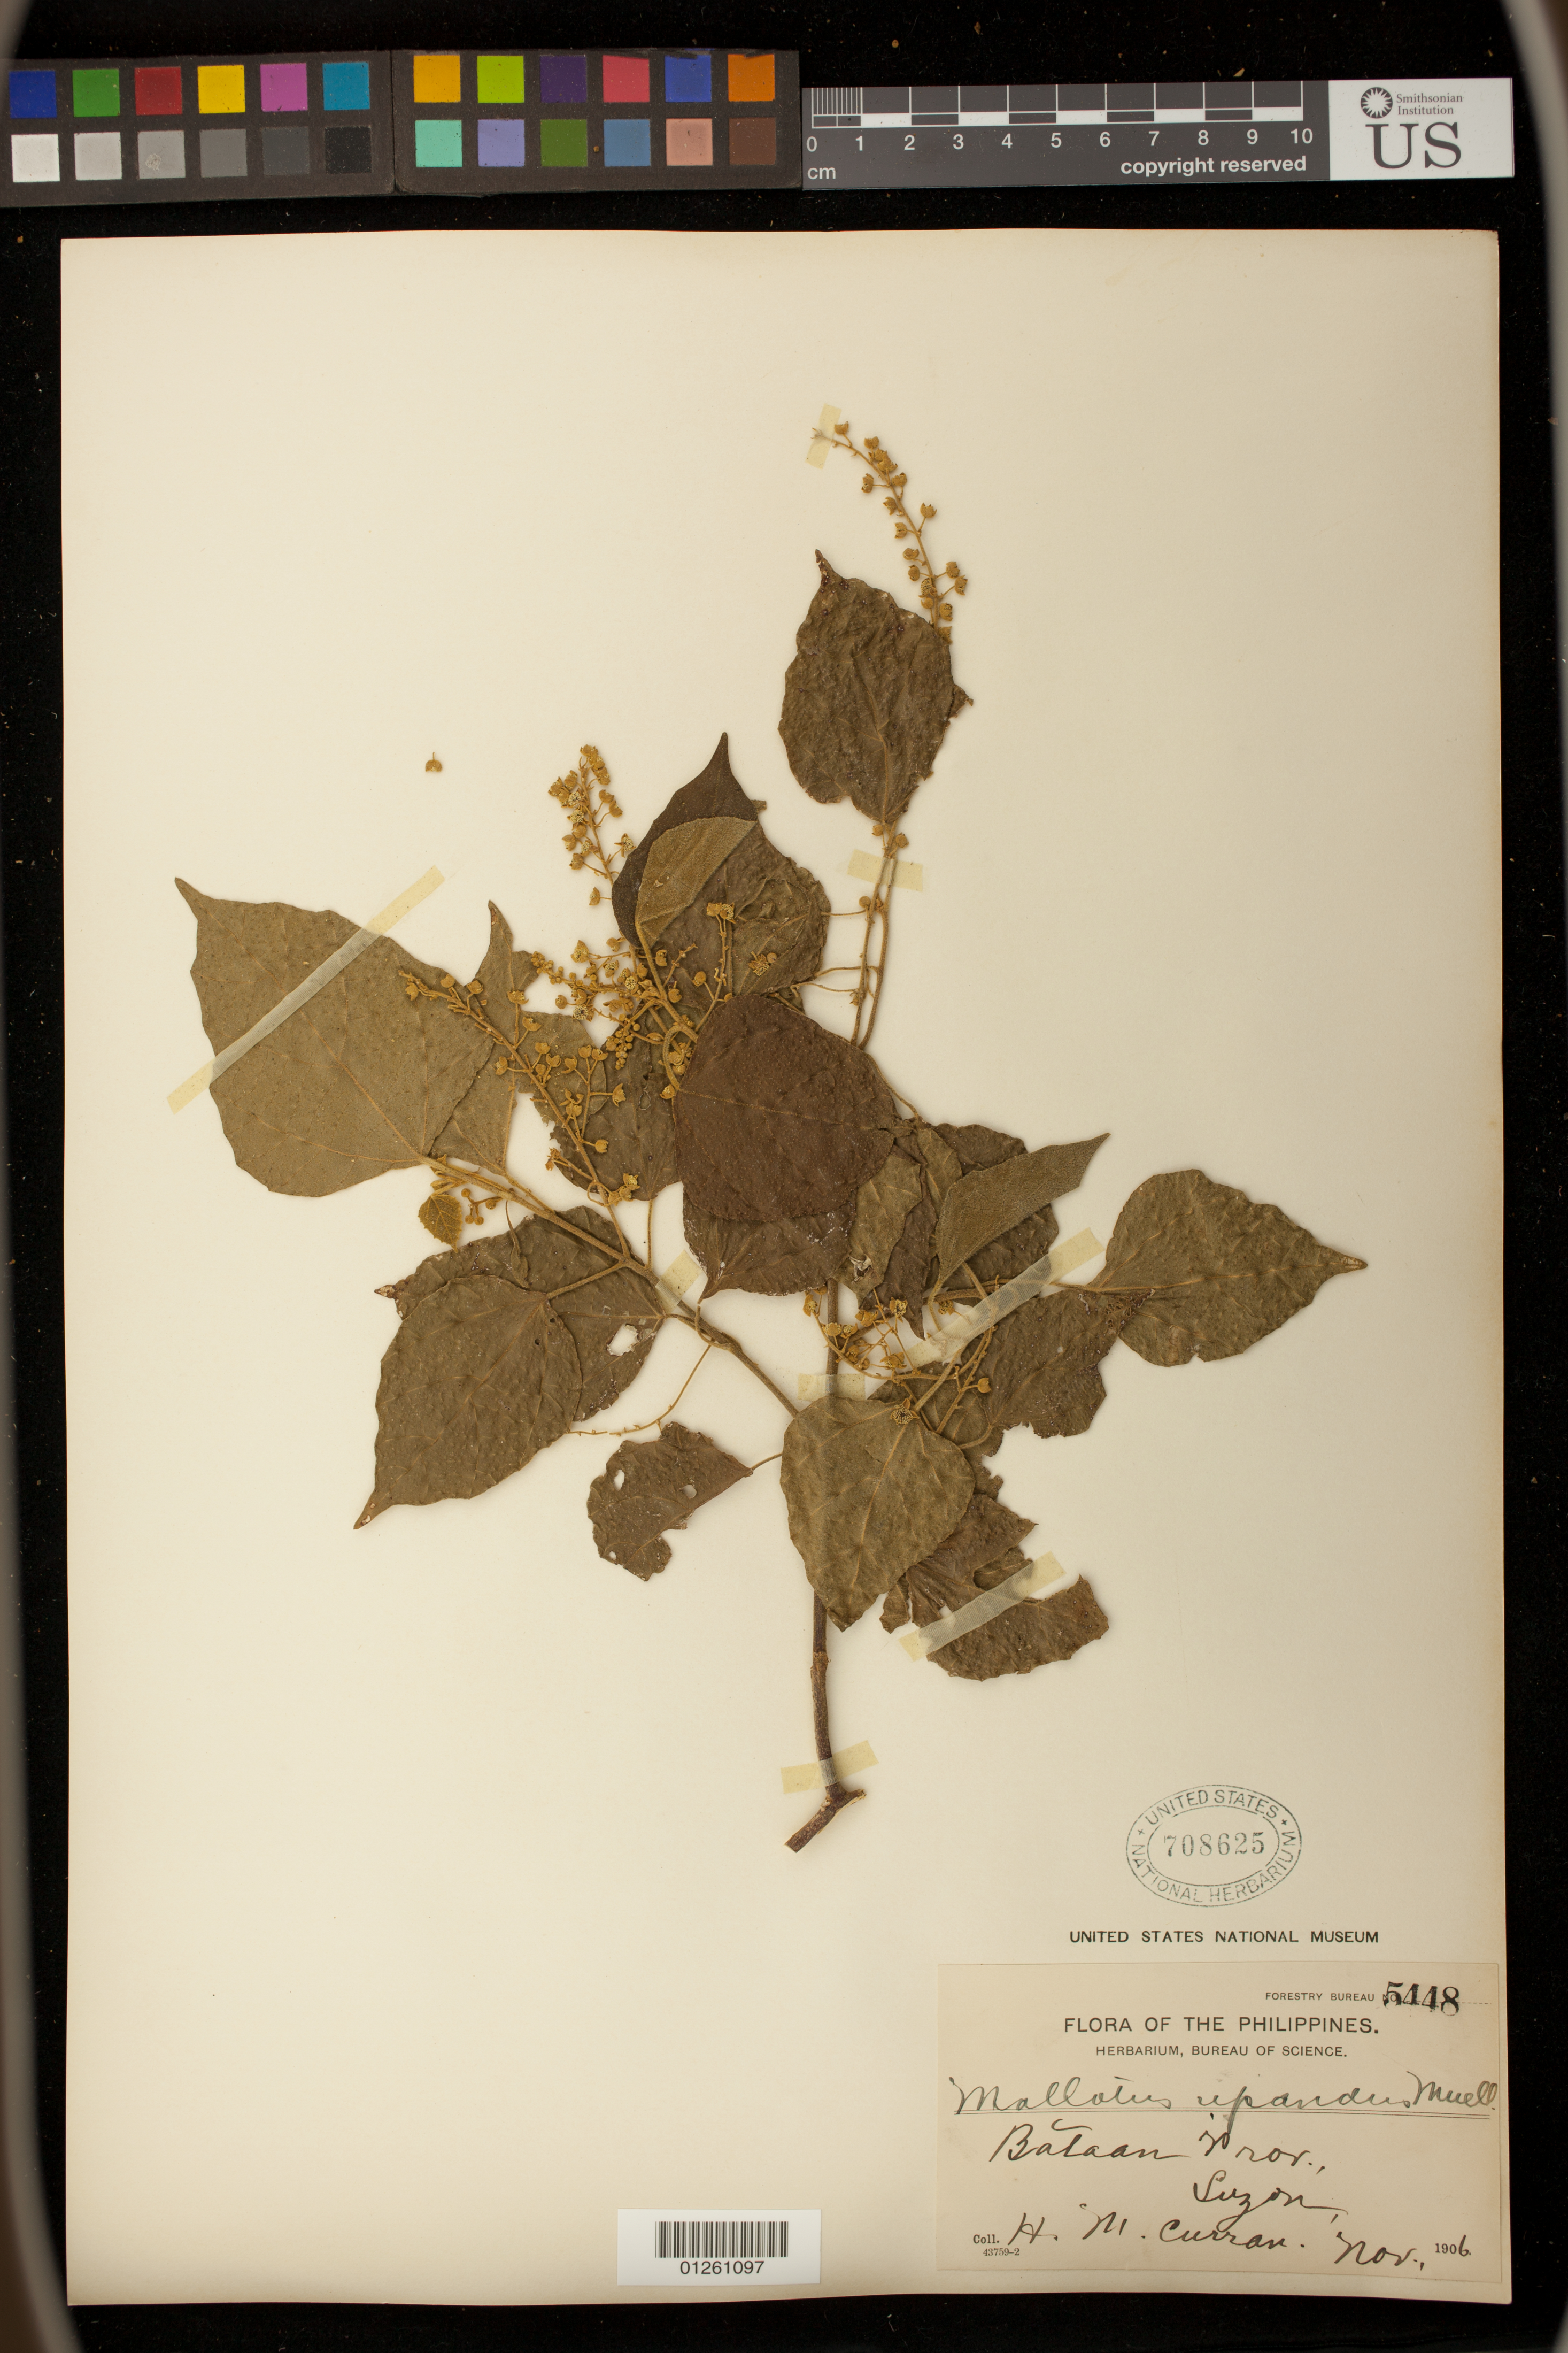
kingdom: Plantae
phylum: Tracheophyta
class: Magnoliopsida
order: Malpighiales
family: Euphorbiaceae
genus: Mallotus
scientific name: Mallotus repandus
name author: (Rottler) Müll. Arg.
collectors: H. M. Curran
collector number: For. Bur. 5448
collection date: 1906-11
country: Philippines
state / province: Central Luzon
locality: Bataan Prov., Luzon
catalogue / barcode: US 708625